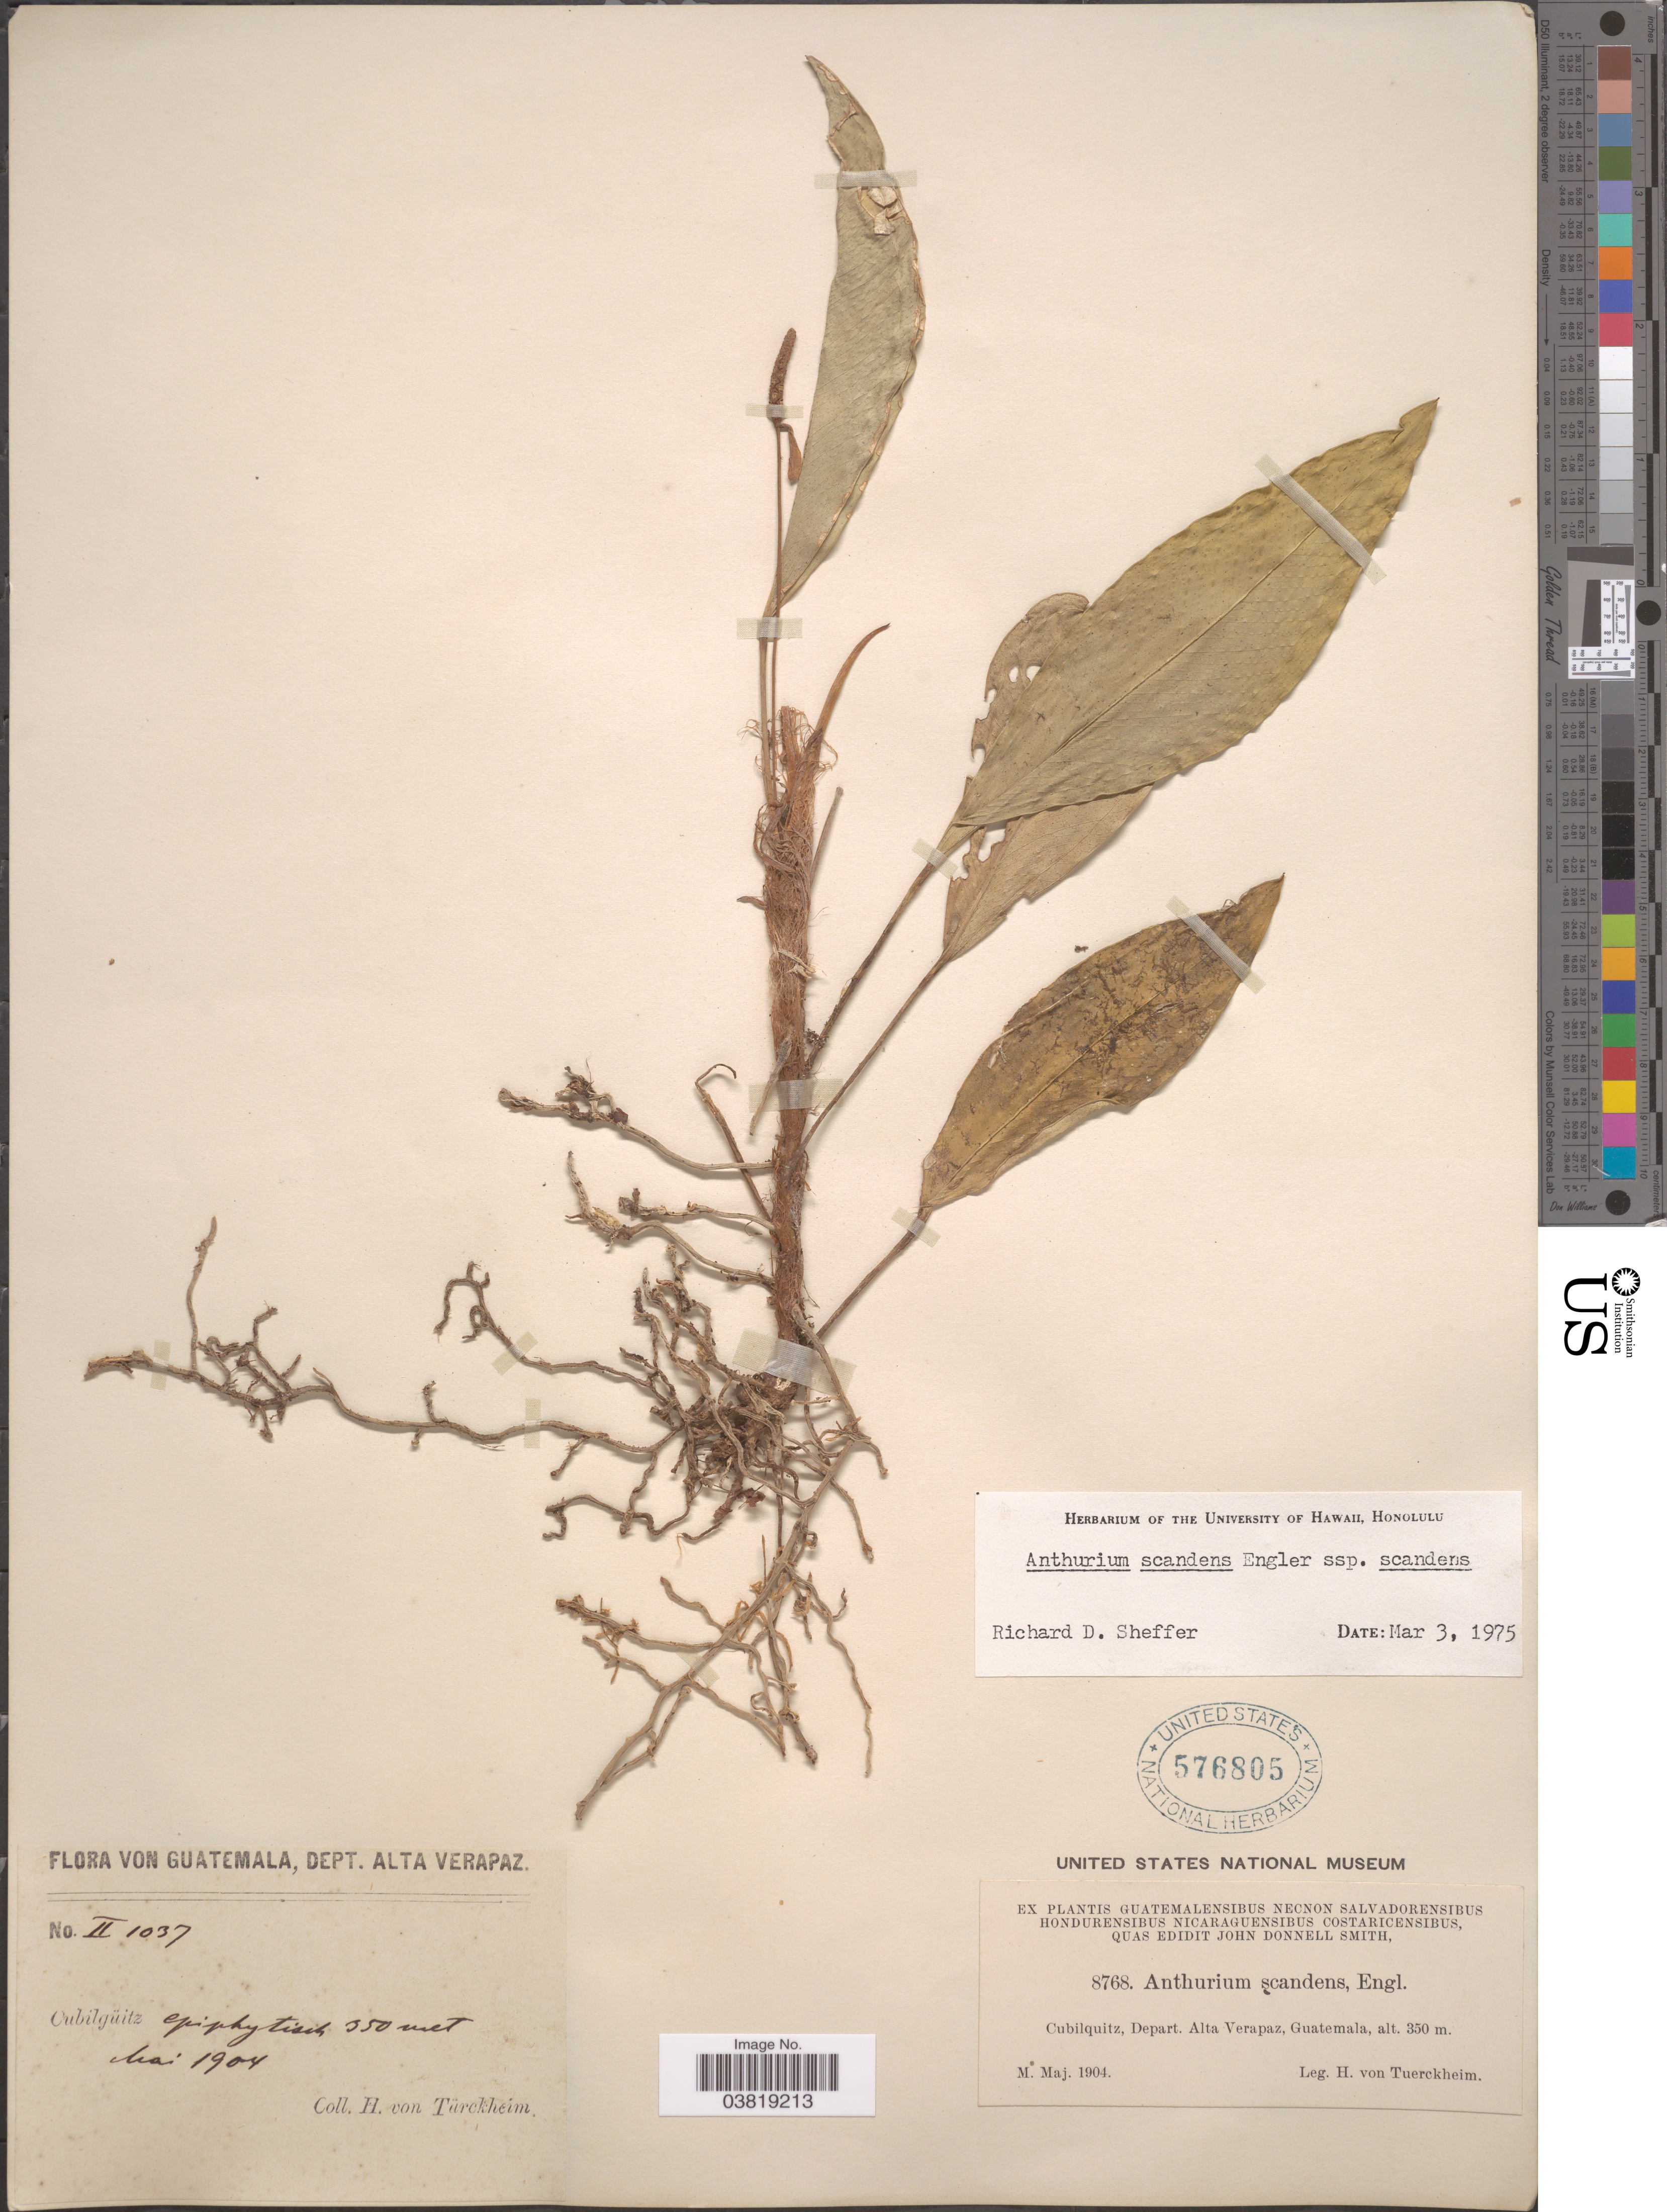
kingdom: Plantae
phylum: Tracheophyta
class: Liliopsida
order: Alismatales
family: Araceae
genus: Anthurium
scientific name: Anthurium scandens var. scandens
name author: (Aubl.) Engl.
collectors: H. von Türckheim & H. von Türckheim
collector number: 8768/II1037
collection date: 1904-05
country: Guatemala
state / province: Alta Verapaz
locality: Cubilquitz, Depart. Alta Verapaz.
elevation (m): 350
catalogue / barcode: US 576805